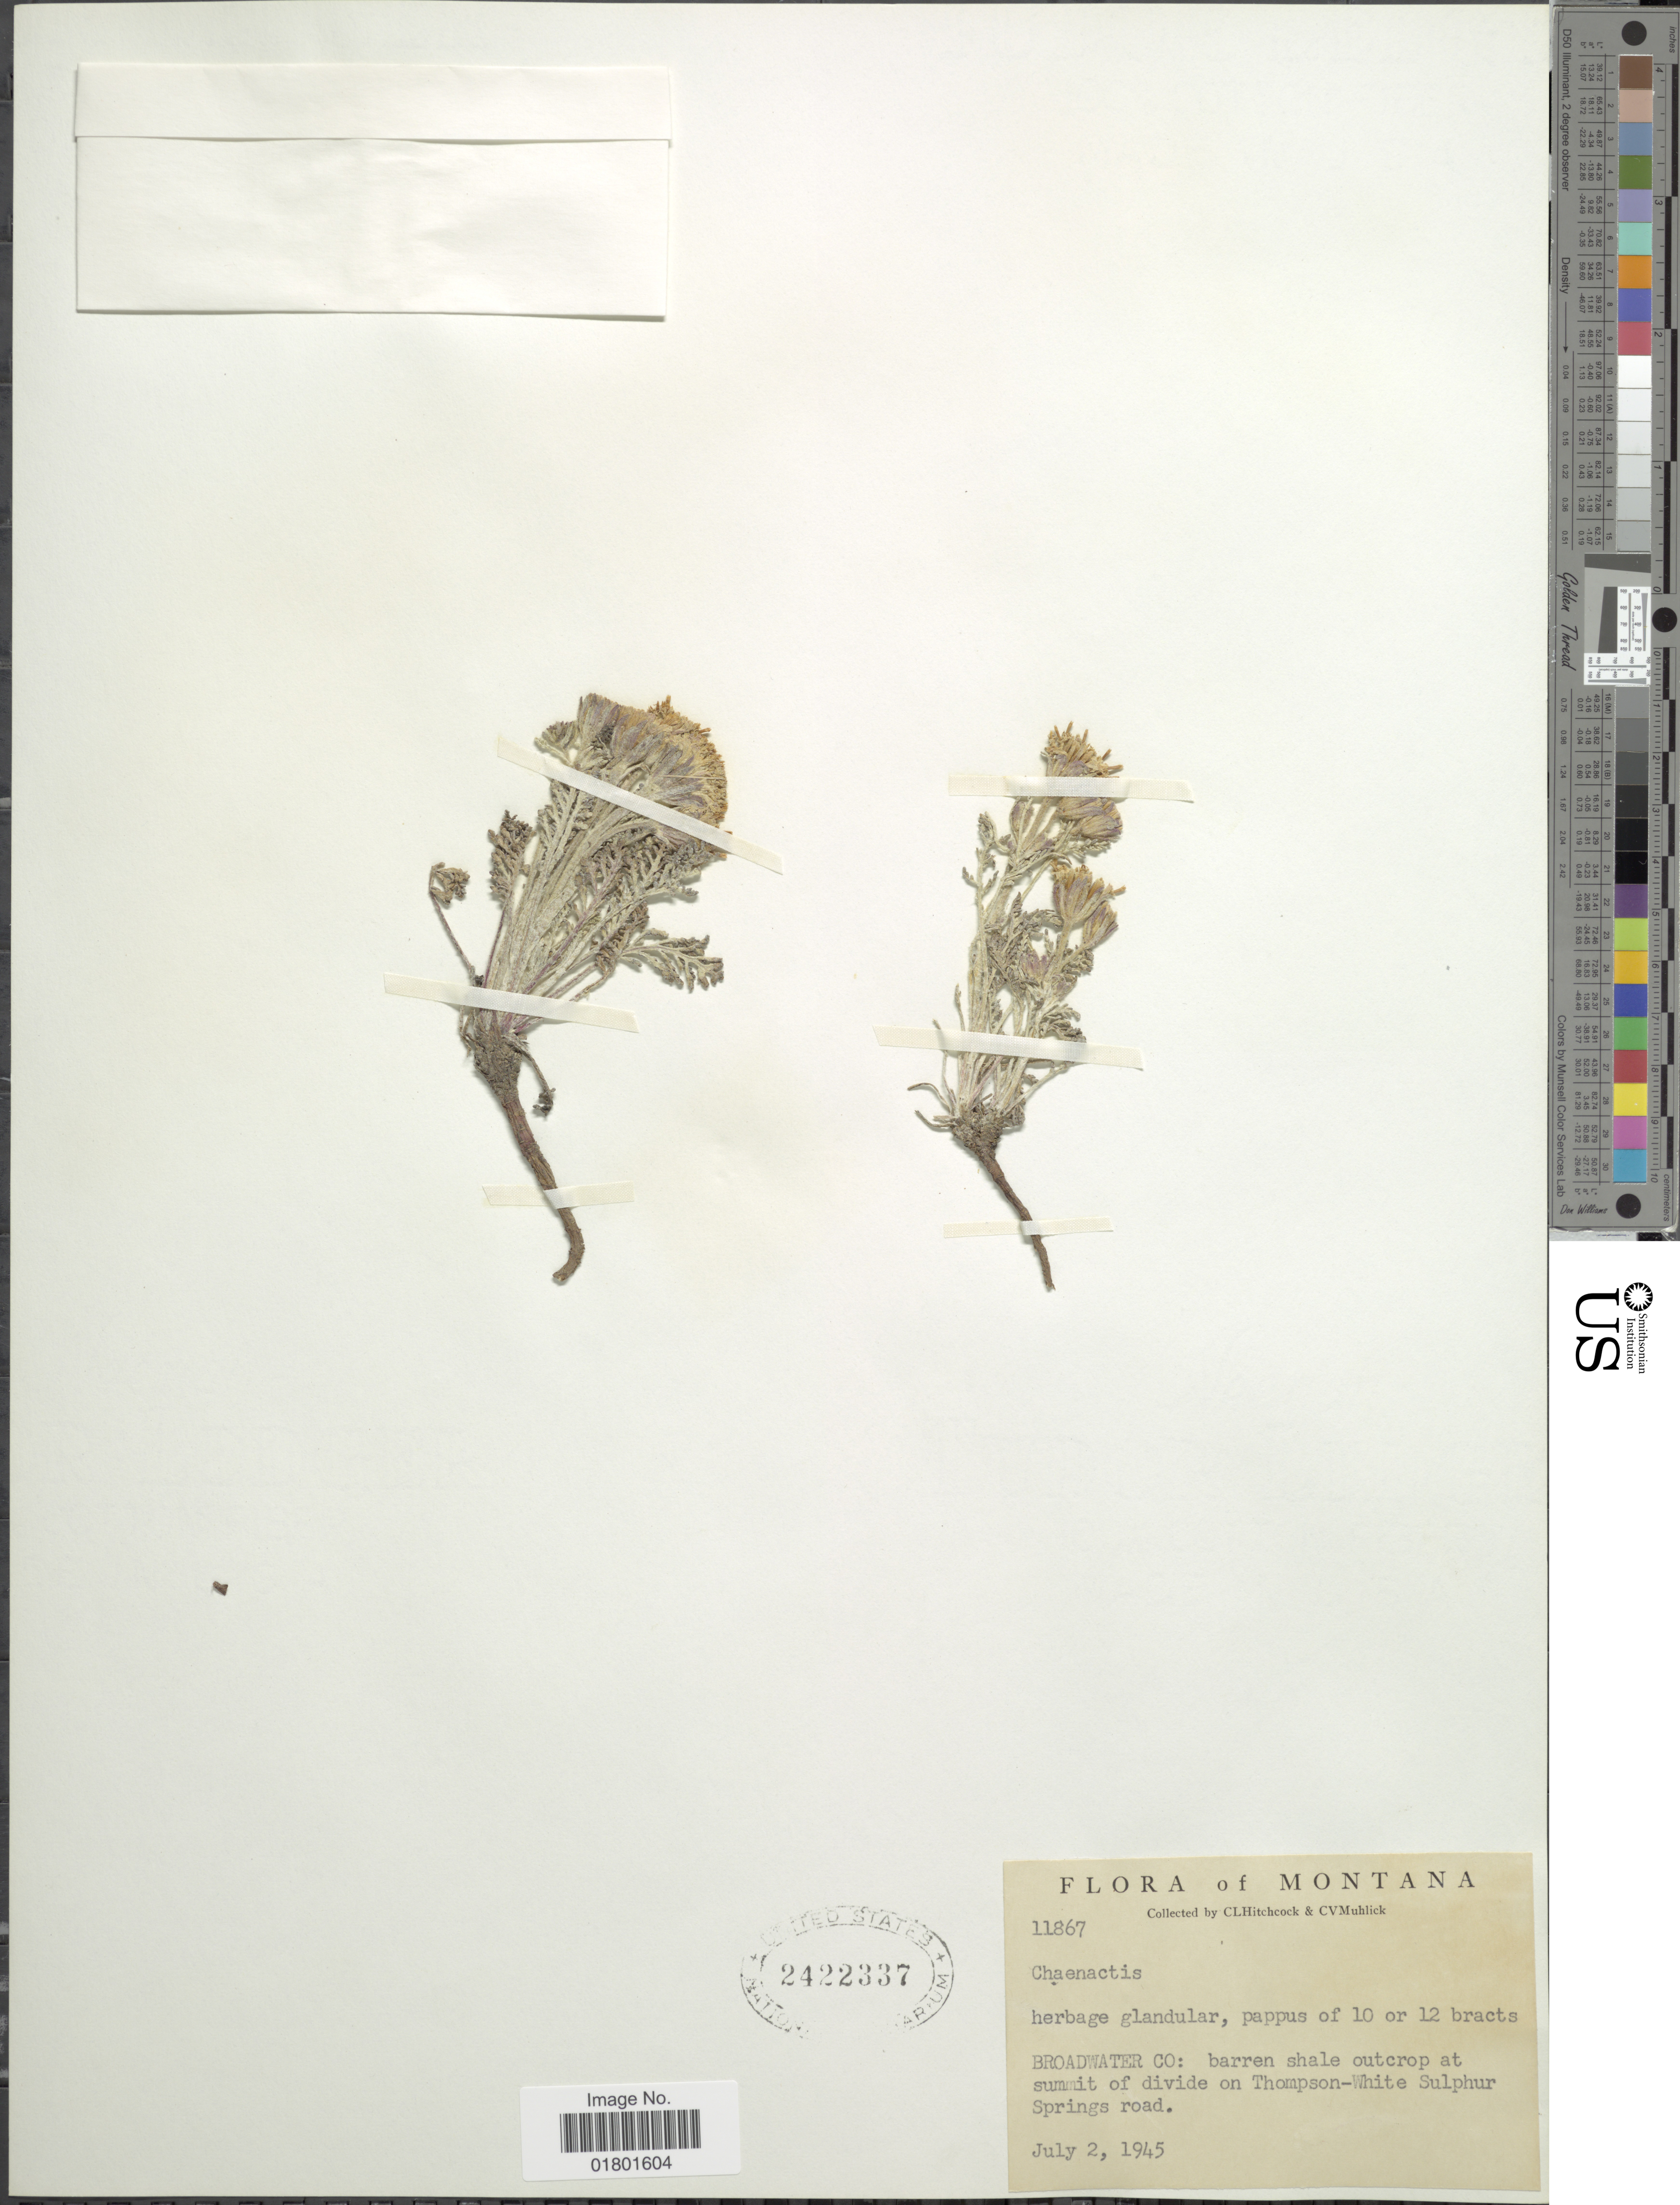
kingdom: Plantae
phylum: Tracheophyta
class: Magnoliopsida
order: Asterales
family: Asteraceae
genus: Chaenactis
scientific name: Chaenactis sp.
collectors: C. L. Hitchcock & C. V. Muhlick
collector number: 11867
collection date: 1945-07-02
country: United States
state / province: Montana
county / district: Broadwater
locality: Barren shale outcrop at summit of divide on Thompson-White Sulphur Springs Road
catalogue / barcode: US 2422337